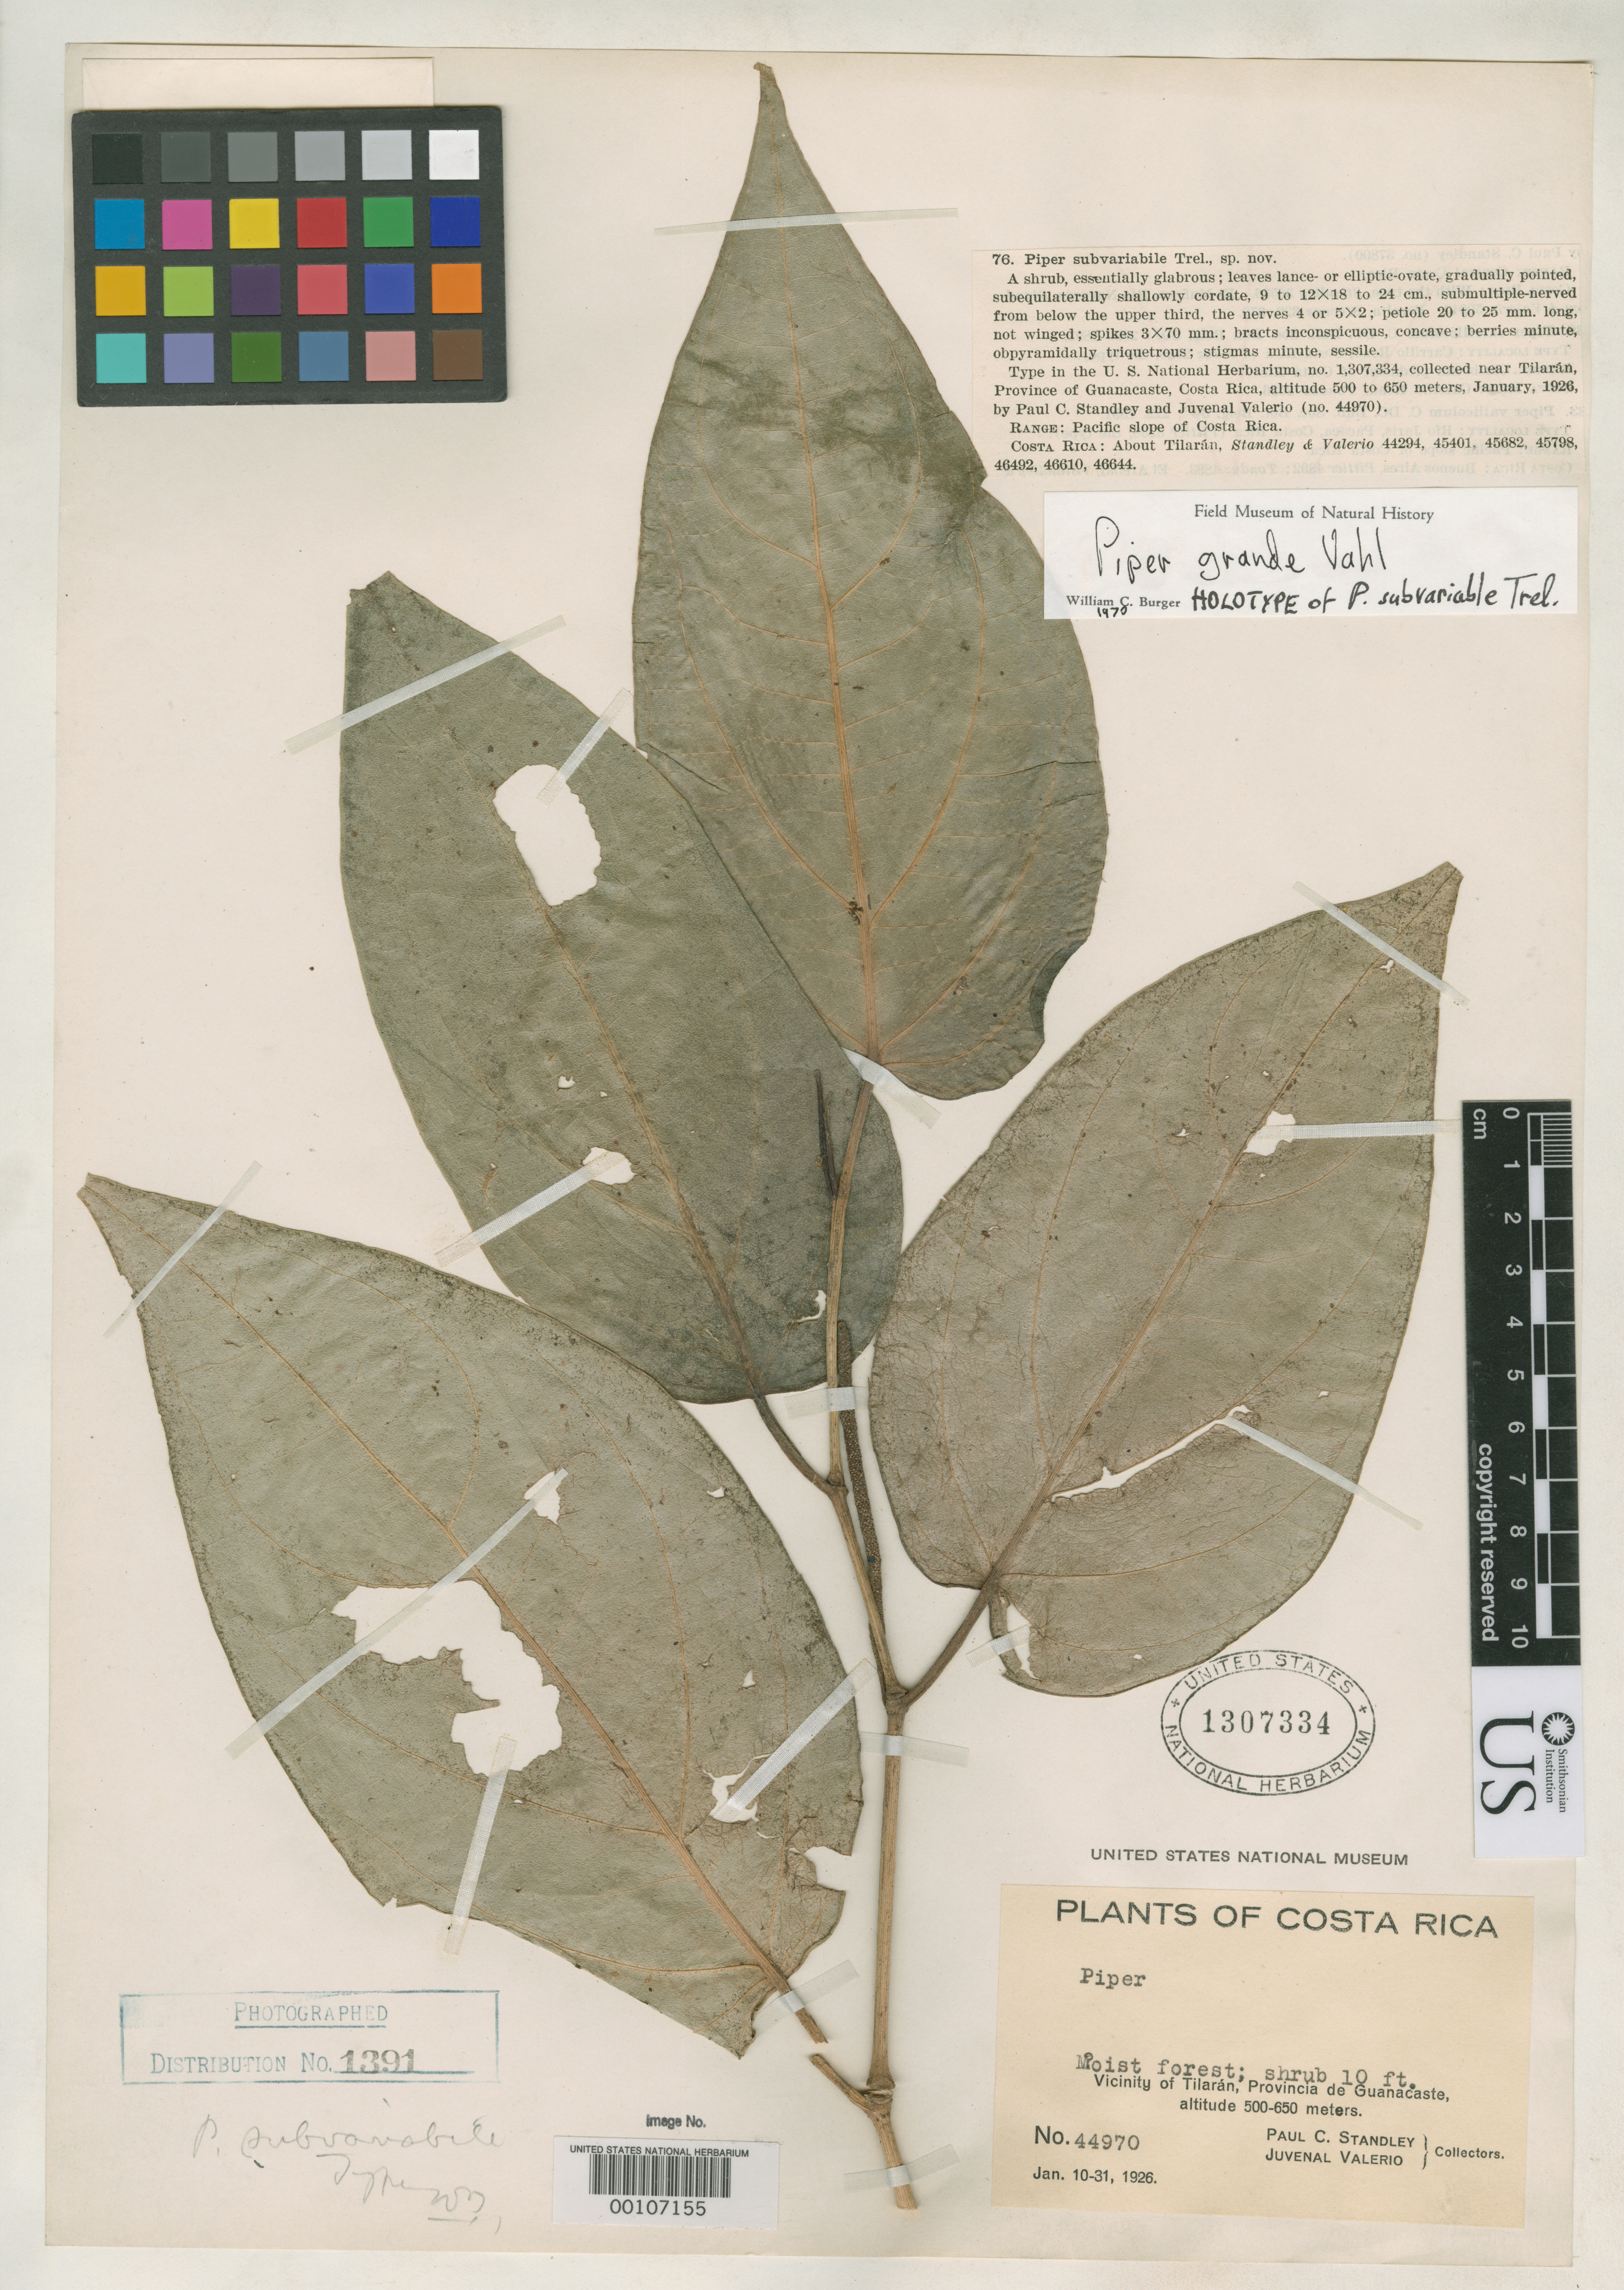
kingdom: Plantae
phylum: Tracheophyta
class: Magnoliopsida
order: Piperales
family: Piperaceae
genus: Piper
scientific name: Piper subvariabile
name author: Trel.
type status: Holotype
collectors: P. C. Standley & J. Valerio R.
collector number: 44970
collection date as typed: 10 Jan 1926 to 31 Jan 1926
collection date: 1926-01-10/1926-01-31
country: Costa Rica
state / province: Guanacaste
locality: Vicinity of Tilaran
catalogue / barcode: US 1307334